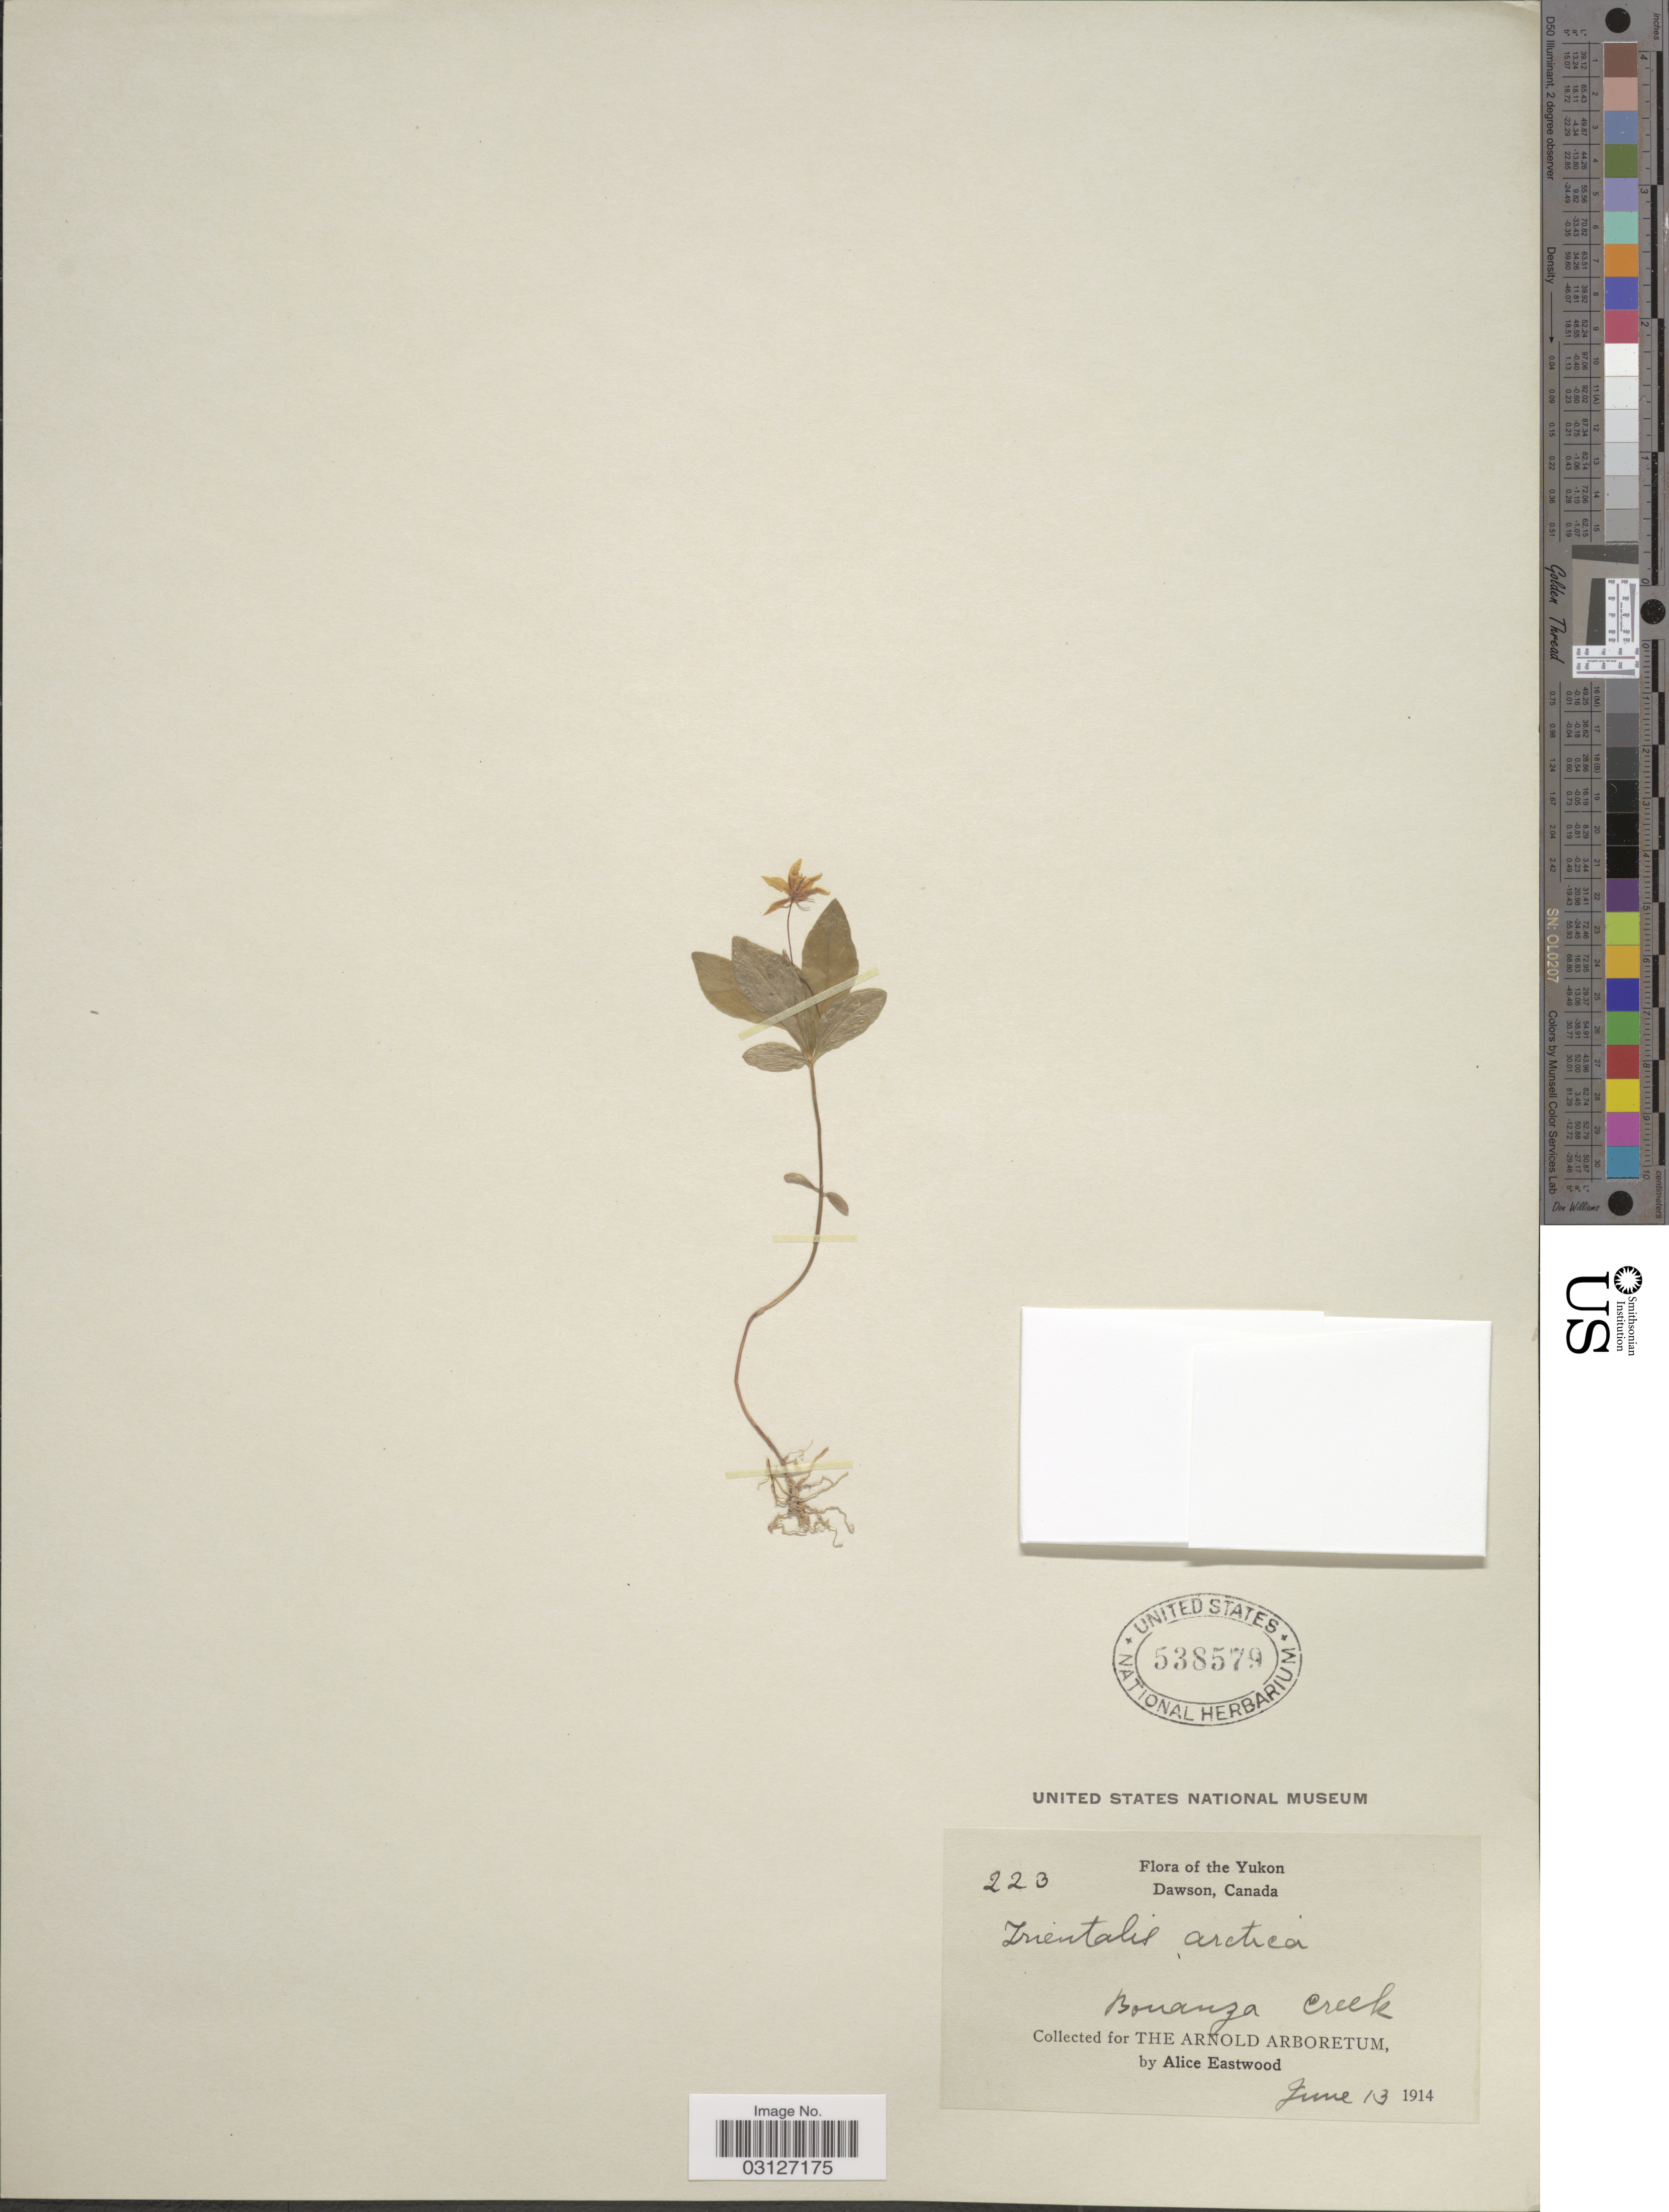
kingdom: Plantae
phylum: Tracheophyta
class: Magnoliopsida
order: Ericales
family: Primulaceae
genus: Trientalis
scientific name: Trientalis europaea subsp. arctica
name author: (Fisch. ex Hook.) Hultén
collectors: A. Eastwood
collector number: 223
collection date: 1914-06-13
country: Canada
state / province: Yukon Territory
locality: Dawson, Bonanza Creek.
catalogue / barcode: US 538579